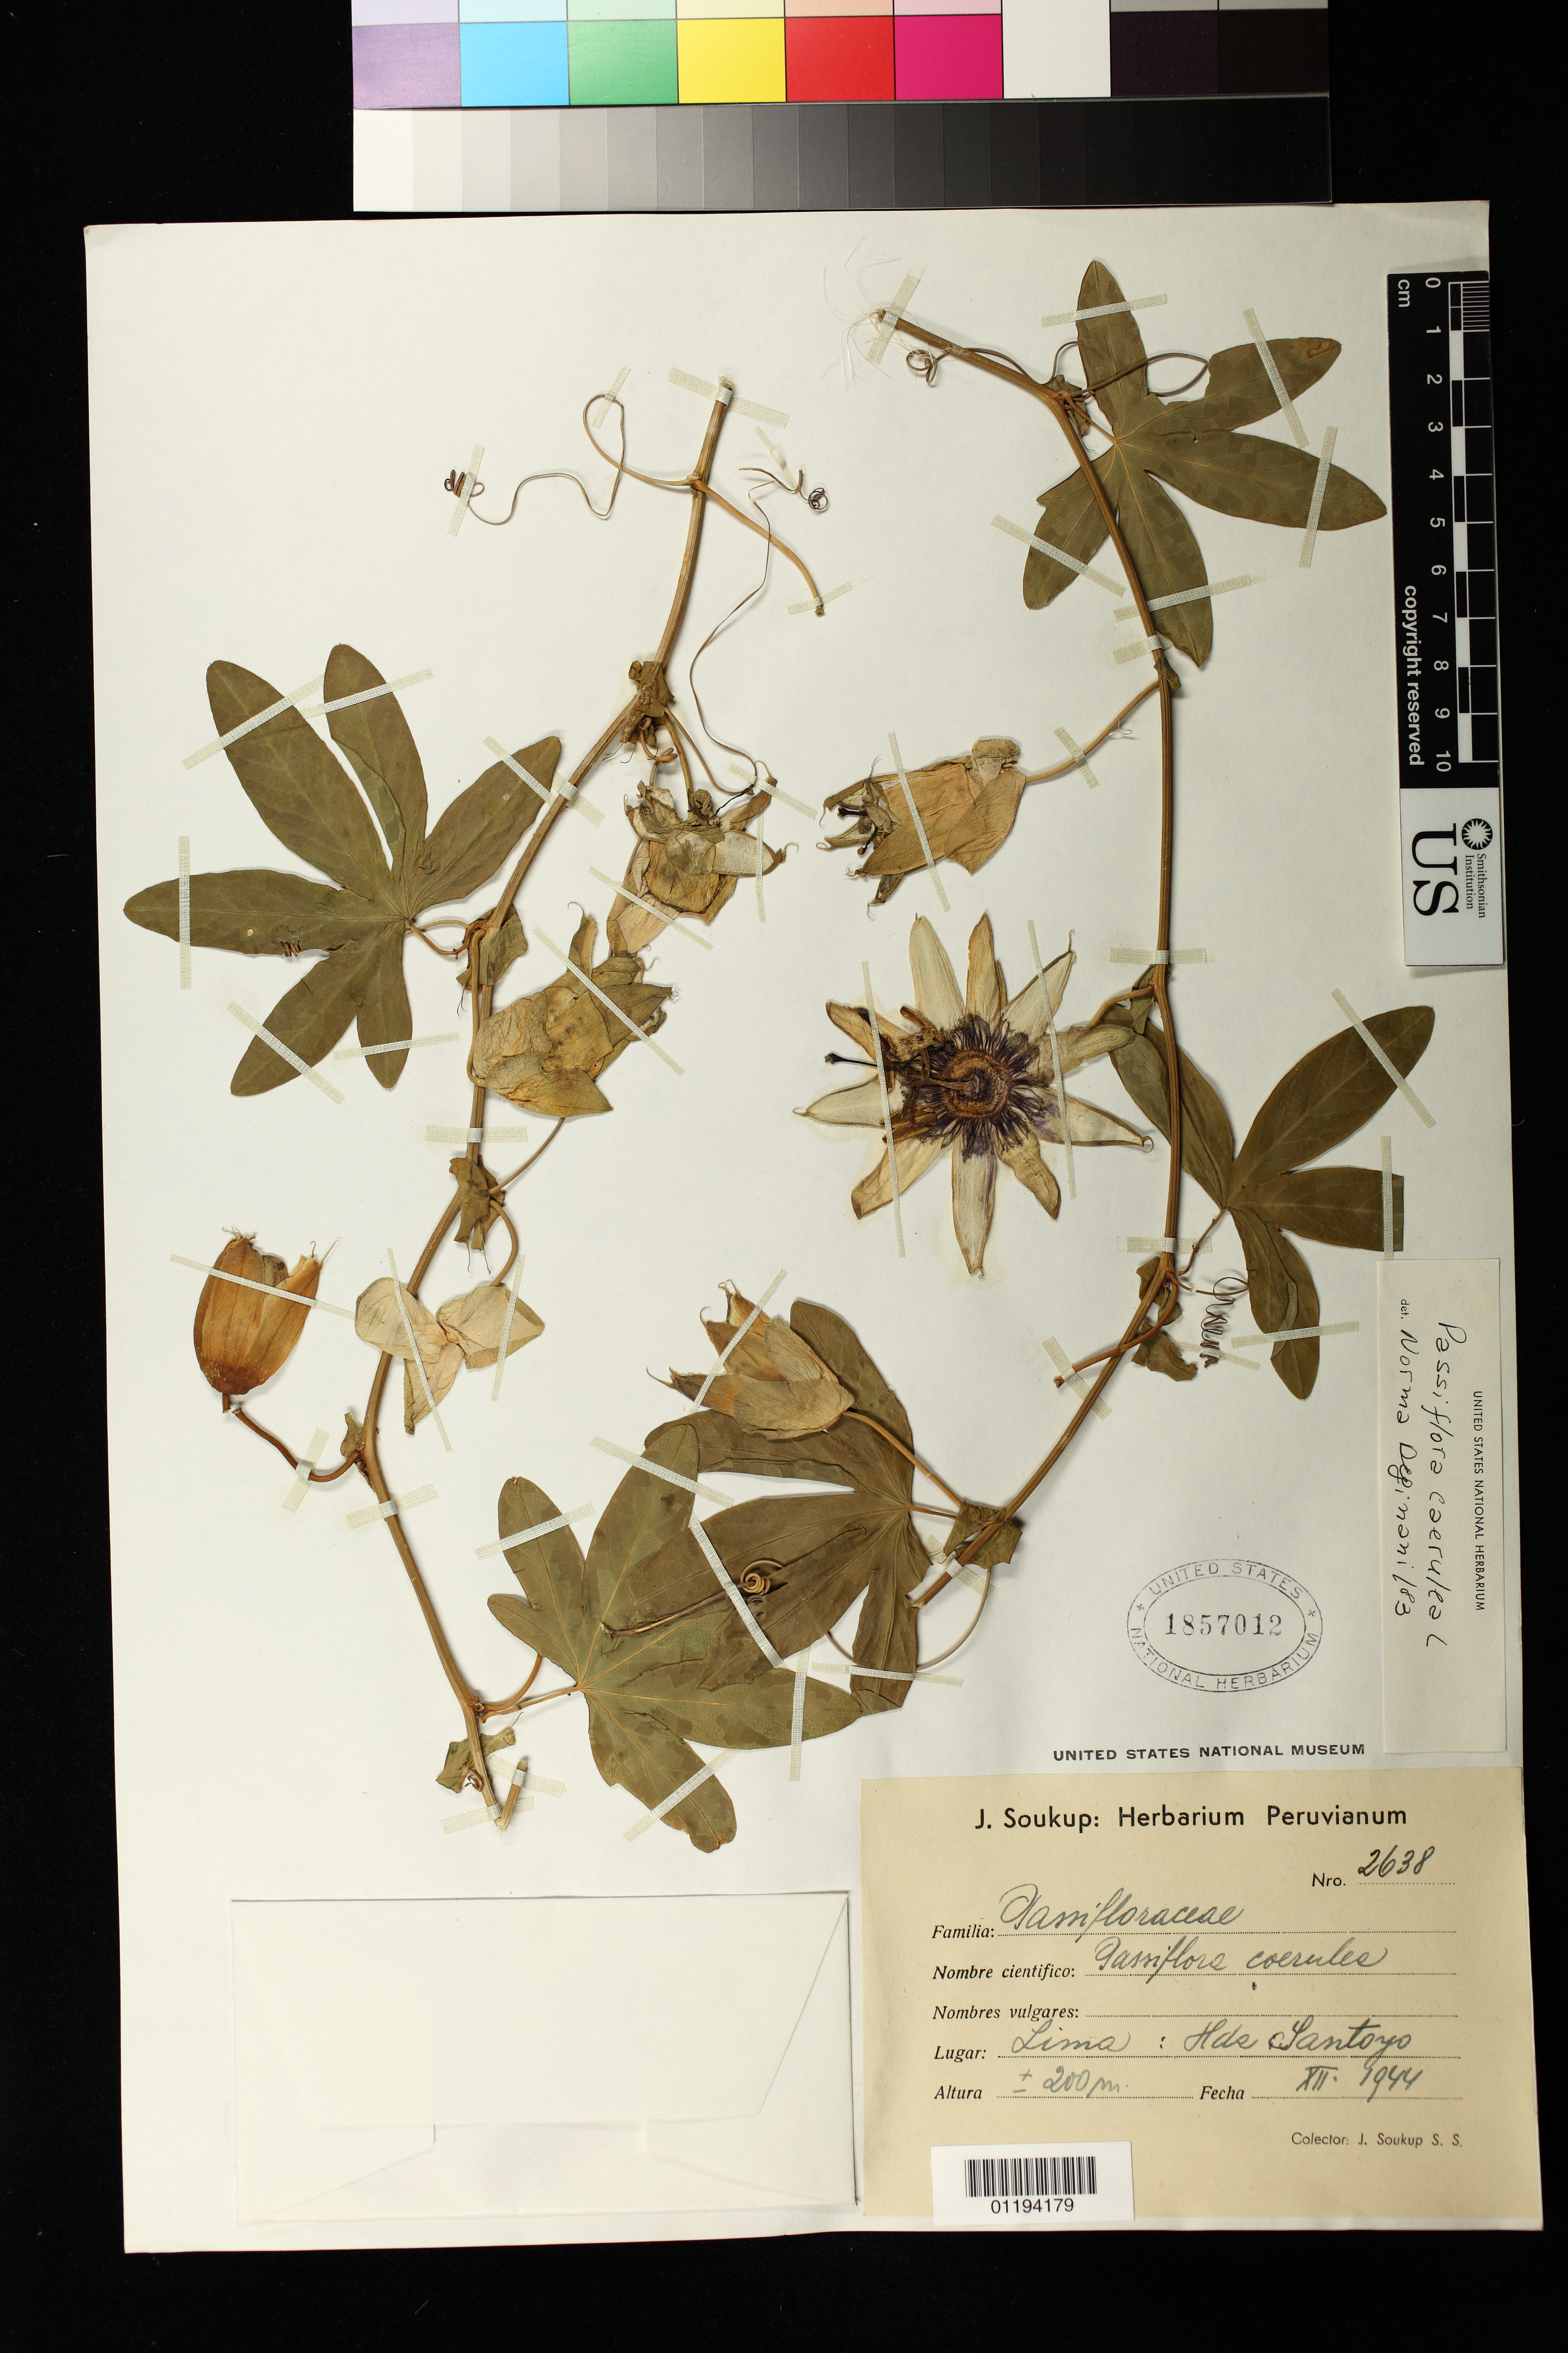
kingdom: Plantae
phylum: Tracheophyta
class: Magnoliopsida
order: Malpighiales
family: Passifloraceae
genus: Passiflora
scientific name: Passiflora caerulea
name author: L.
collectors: J. J. Soukup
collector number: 2638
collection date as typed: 1944-12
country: Peru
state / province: Lima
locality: Hds Santoyo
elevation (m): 200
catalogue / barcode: US 1857012